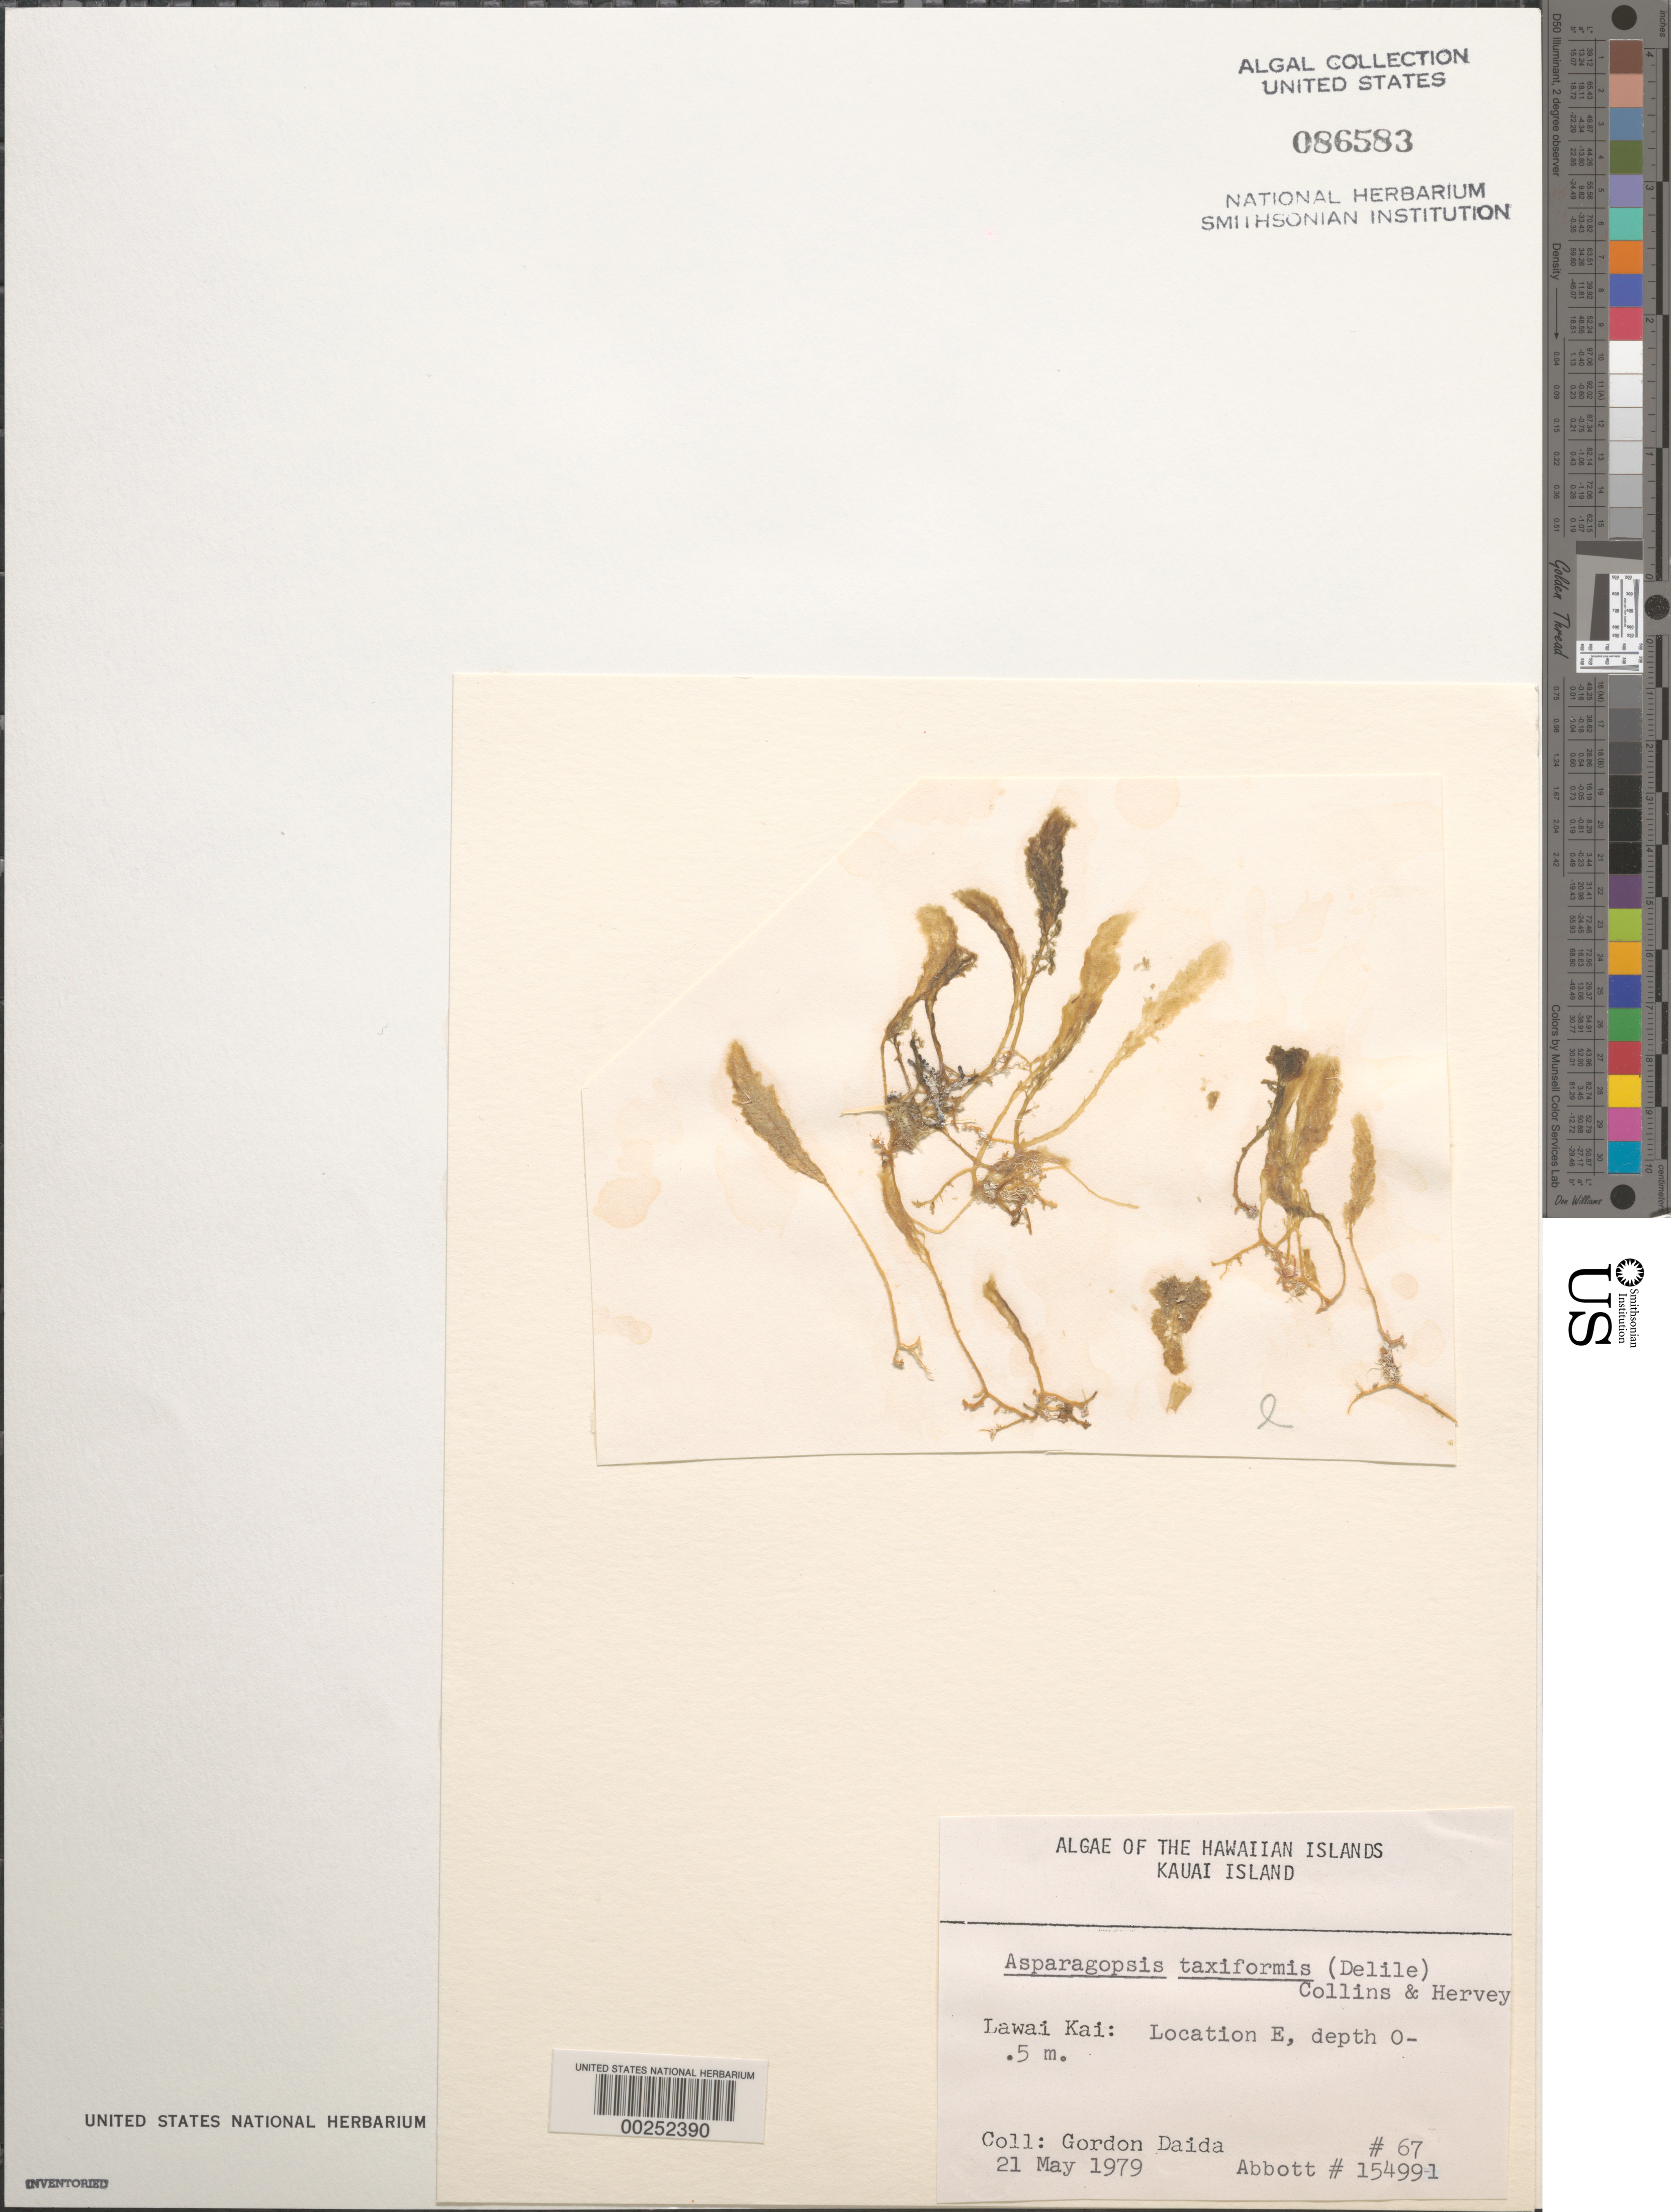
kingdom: Plantae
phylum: Rhodophyta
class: Florideophyceae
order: Bonnemaisoniales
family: Bonnemaisoniaceae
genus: Asparagopsis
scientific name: Asparagopsis taxiformis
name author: (Delile) Trevis.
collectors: G. Daida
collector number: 67 & IAA 15499-1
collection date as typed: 21 May 1979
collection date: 1979-05-21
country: United States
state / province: Hawaii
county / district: Kauai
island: Kaua'i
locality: Lawai Kai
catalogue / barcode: US 86583